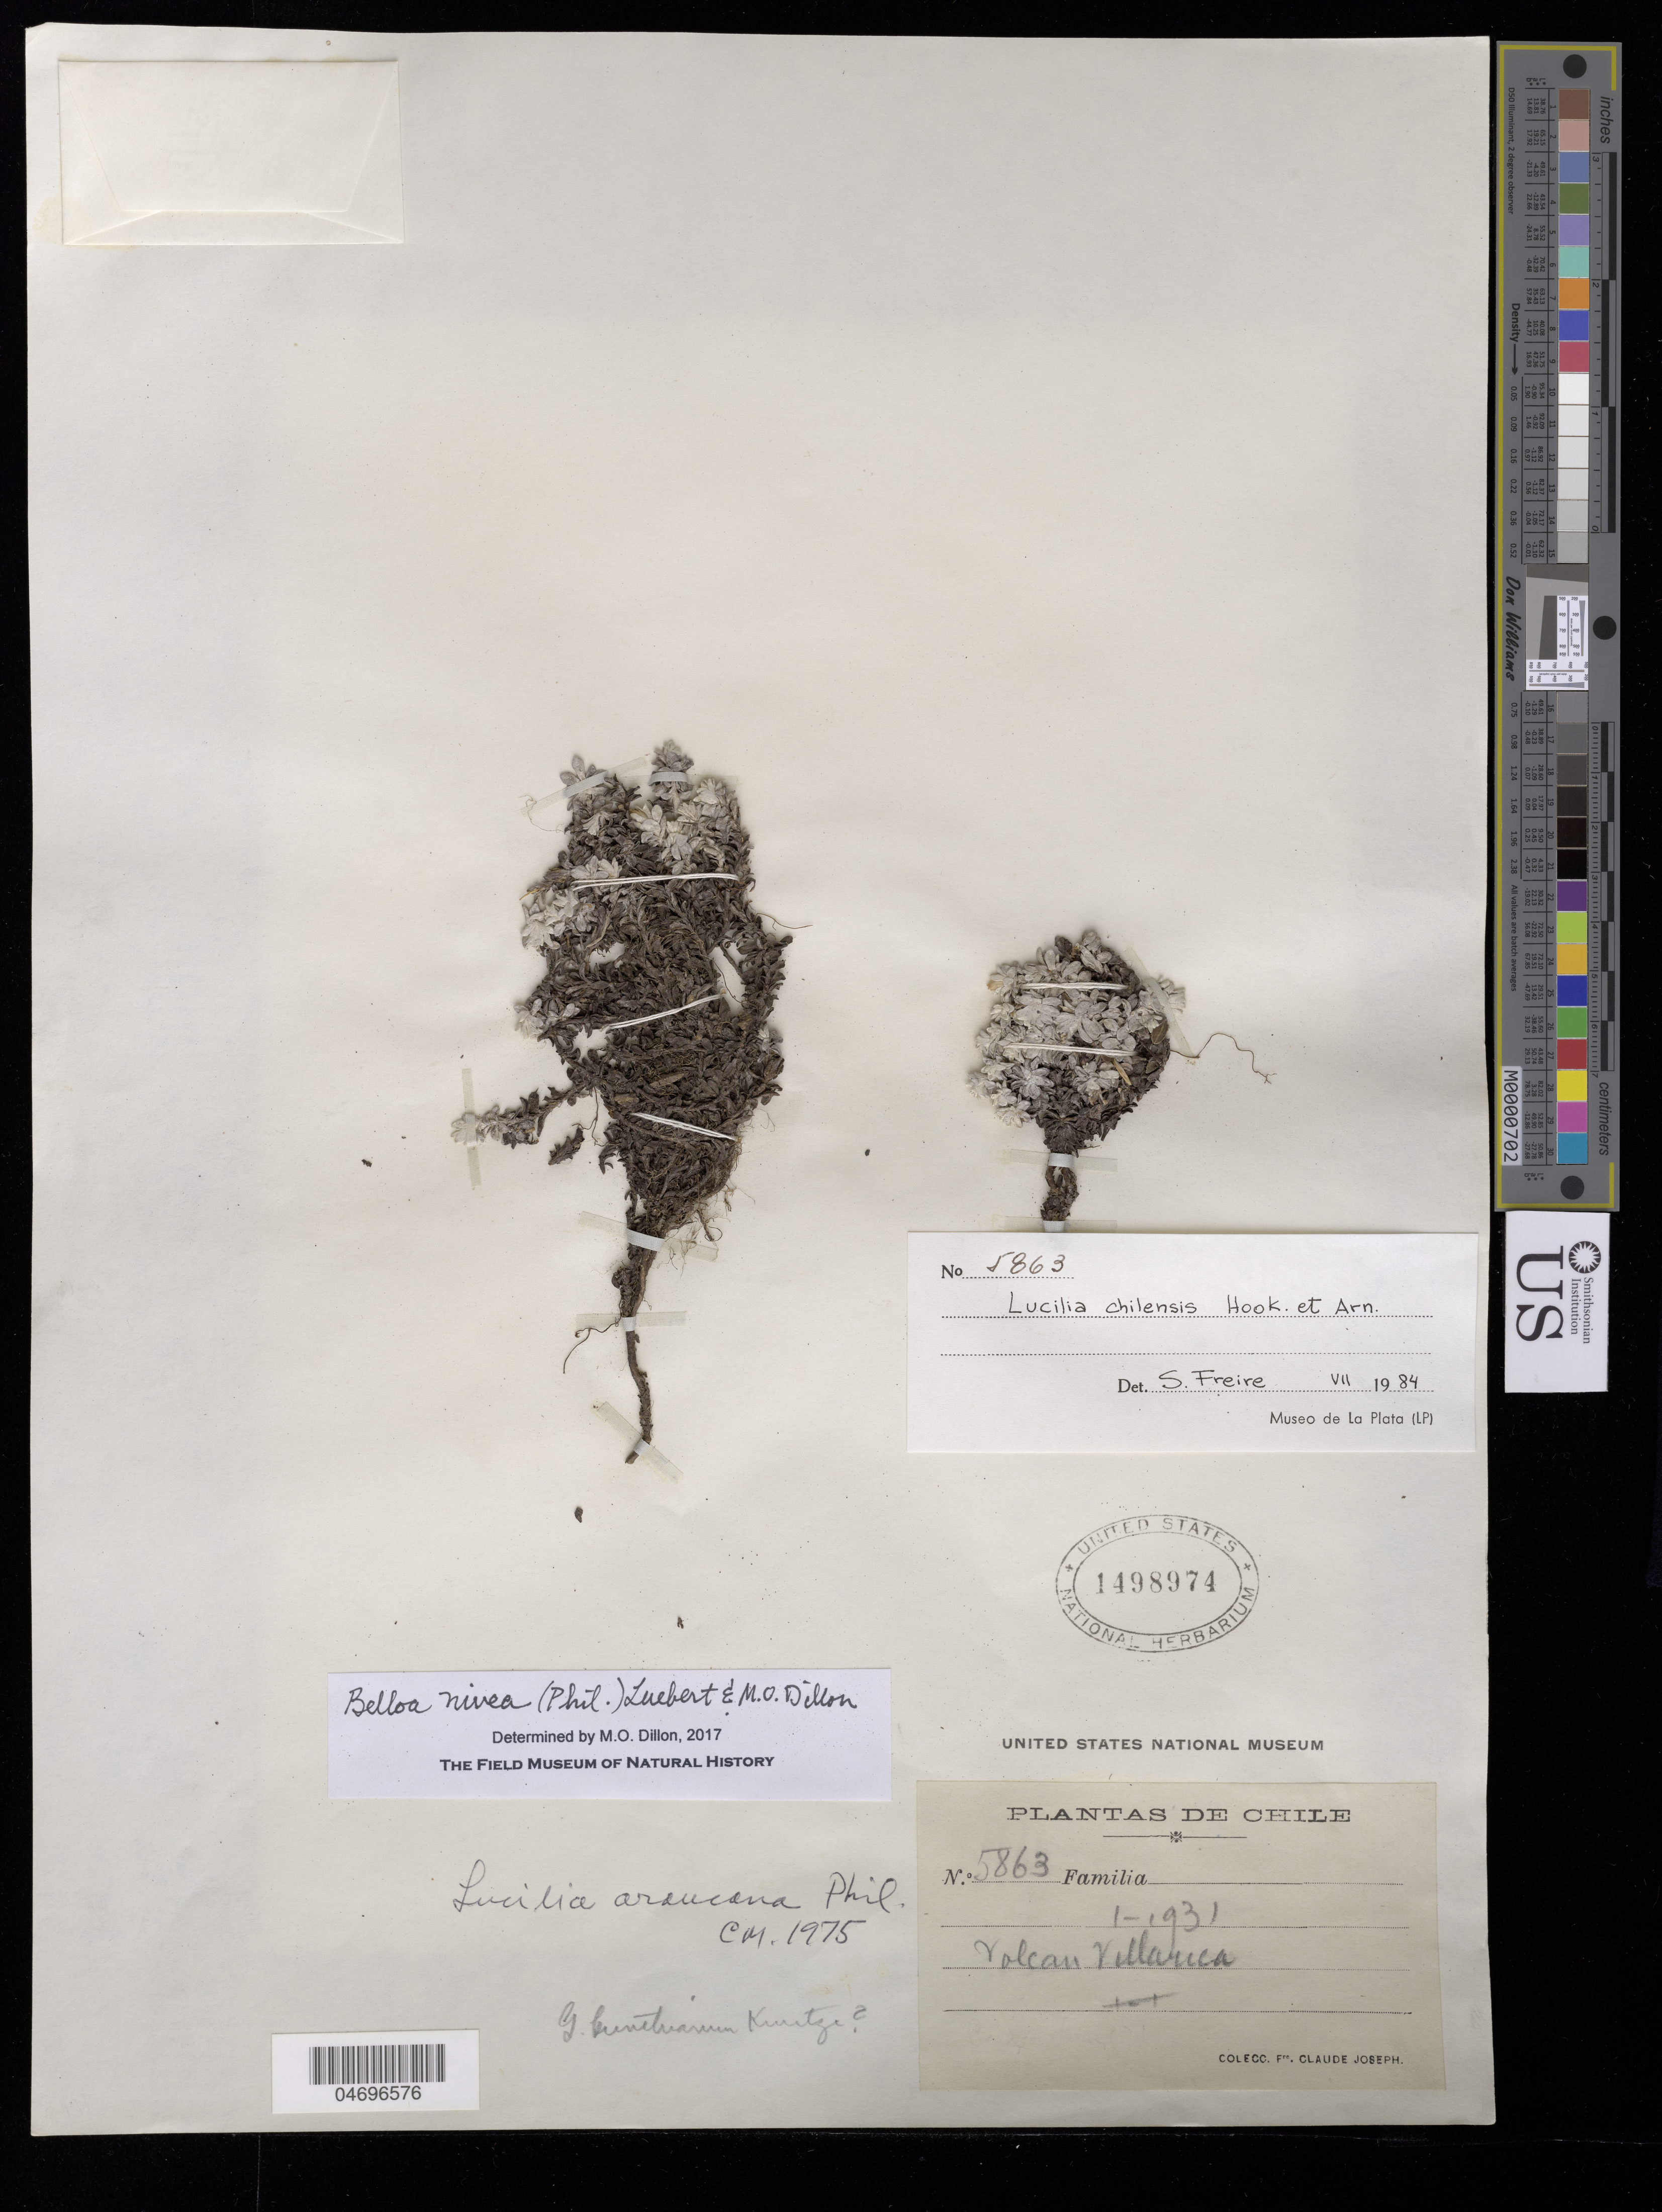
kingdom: Plantae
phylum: Tracheophyta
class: Magnoliopsida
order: Asterales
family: Asteraceae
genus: Belloa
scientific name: Belloa nivea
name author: (Phil.) & Dillon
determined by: Dillon, M. O.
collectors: Bro. Claude-Joseph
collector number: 5863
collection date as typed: Jan 1931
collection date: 1931-01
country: Chile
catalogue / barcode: US 1498974